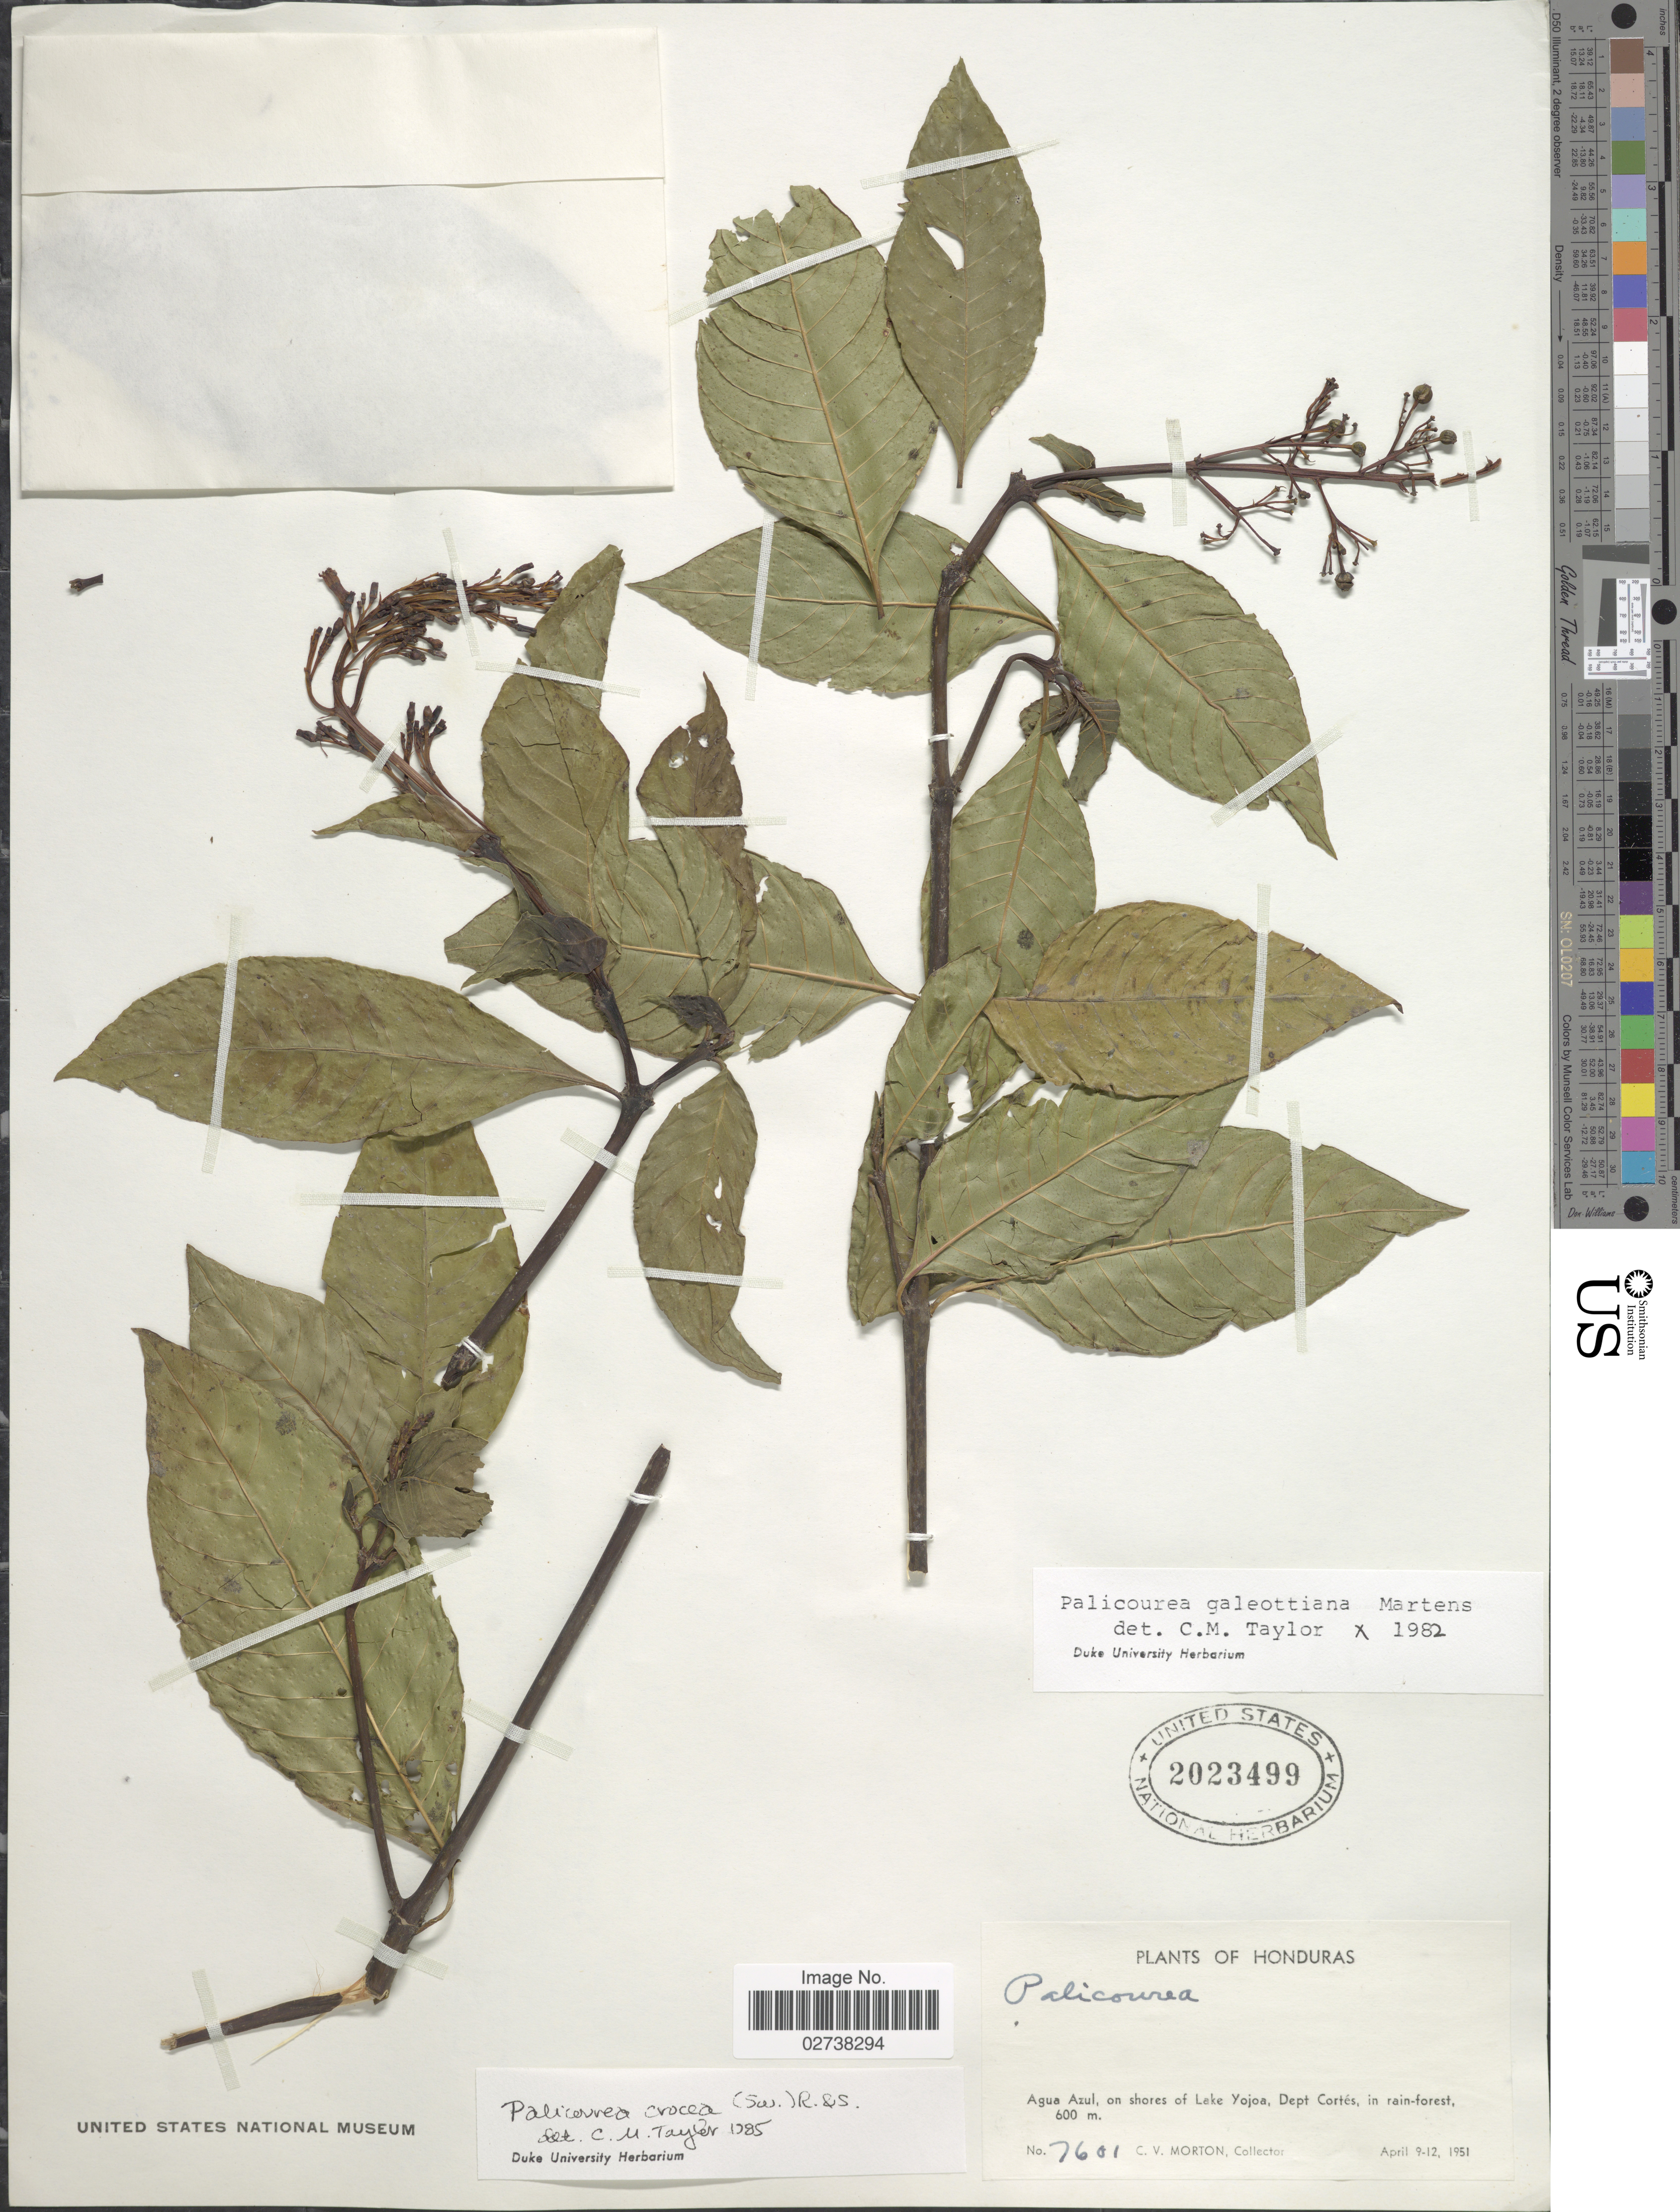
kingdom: Plantae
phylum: Tracheophyta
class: Magnoliopsida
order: Gentianales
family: Rubiaceae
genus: Palicourea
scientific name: Palicourea crocea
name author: (Sw.) Schult.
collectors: C. V. Morton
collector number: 7601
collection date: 1951-04-09/1951-04-12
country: Honduras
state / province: Cortés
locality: Agua Azul, on shores of Lake Yojoa, Dept. Cortes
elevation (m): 600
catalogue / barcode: US 2023499